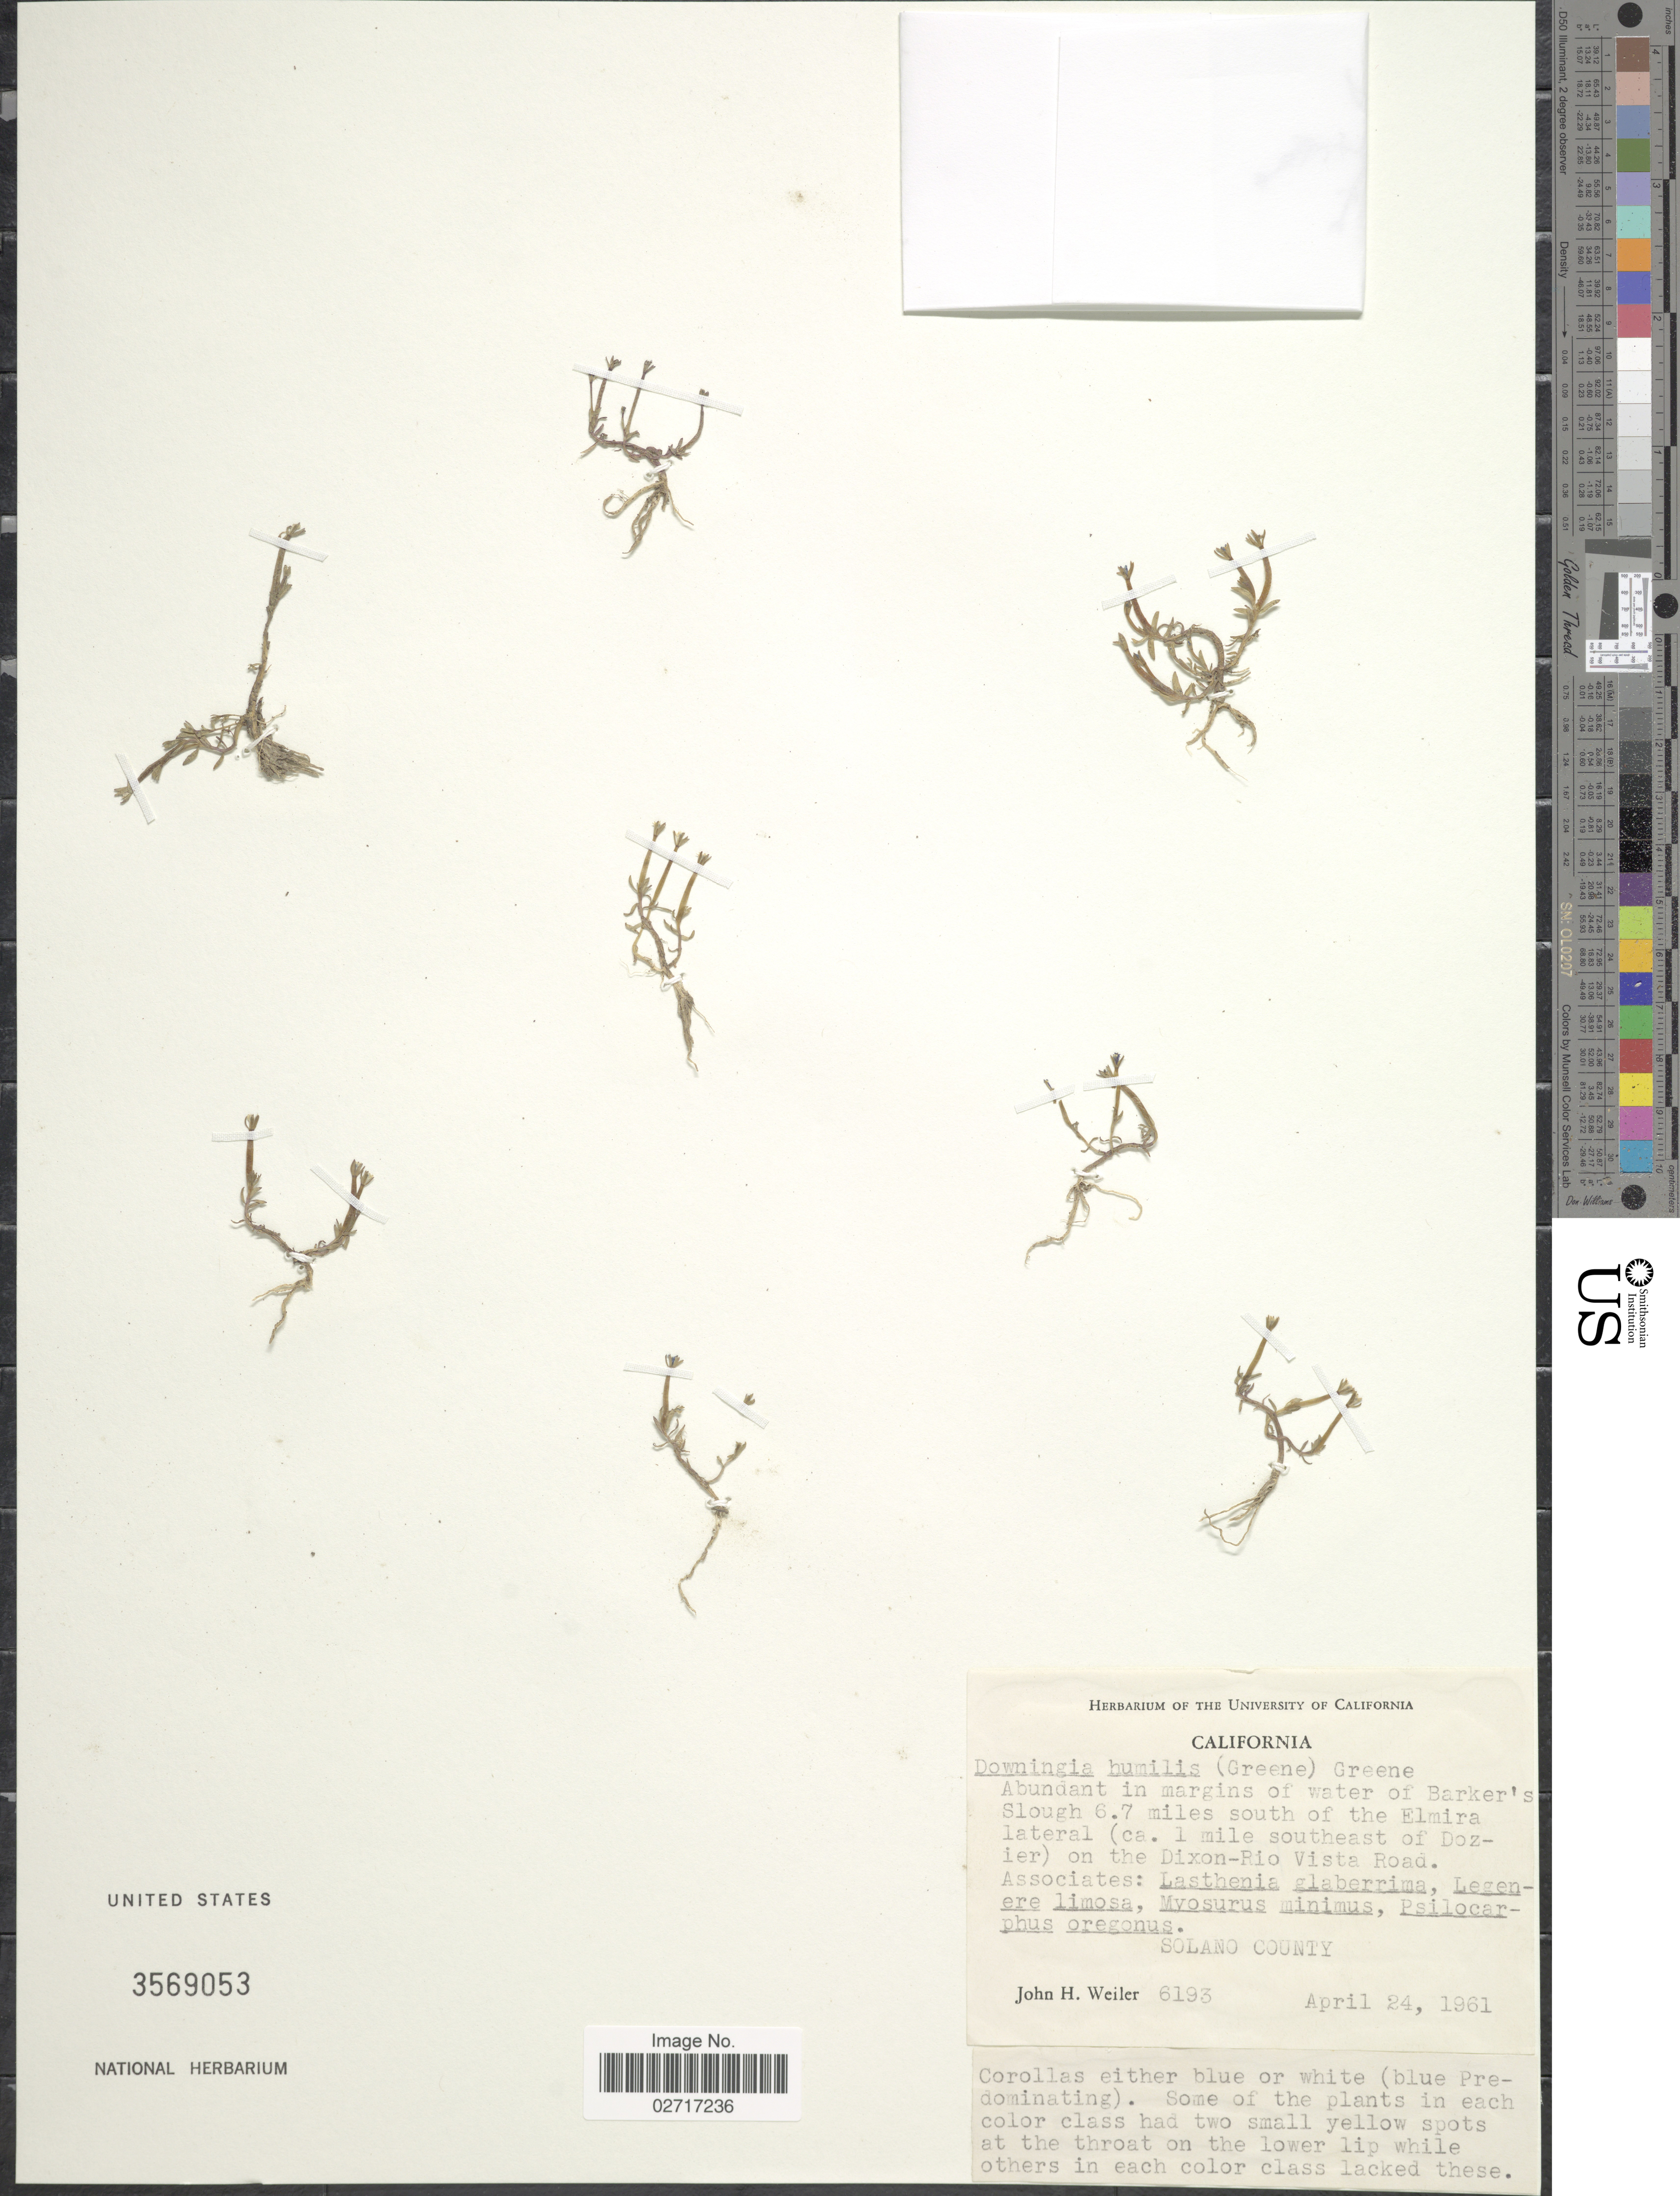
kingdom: Plantae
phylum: Tracheophyta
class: Magnoliopsida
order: Asterales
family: Campanulaceae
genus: Downingia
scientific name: Downingia humilis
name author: (S.W. Greene) Rattan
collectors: J. H. Weiler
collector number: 6193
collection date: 1961-04-24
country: United States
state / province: California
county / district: Solano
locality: Abundant in margins of water of Barker's Slough 6.7 miles south of the Elmira lateral (ca. 1 mile southeast of Dozier) on the Dixon- Rio Vista Road. Solano County.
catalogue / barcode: US 3569053